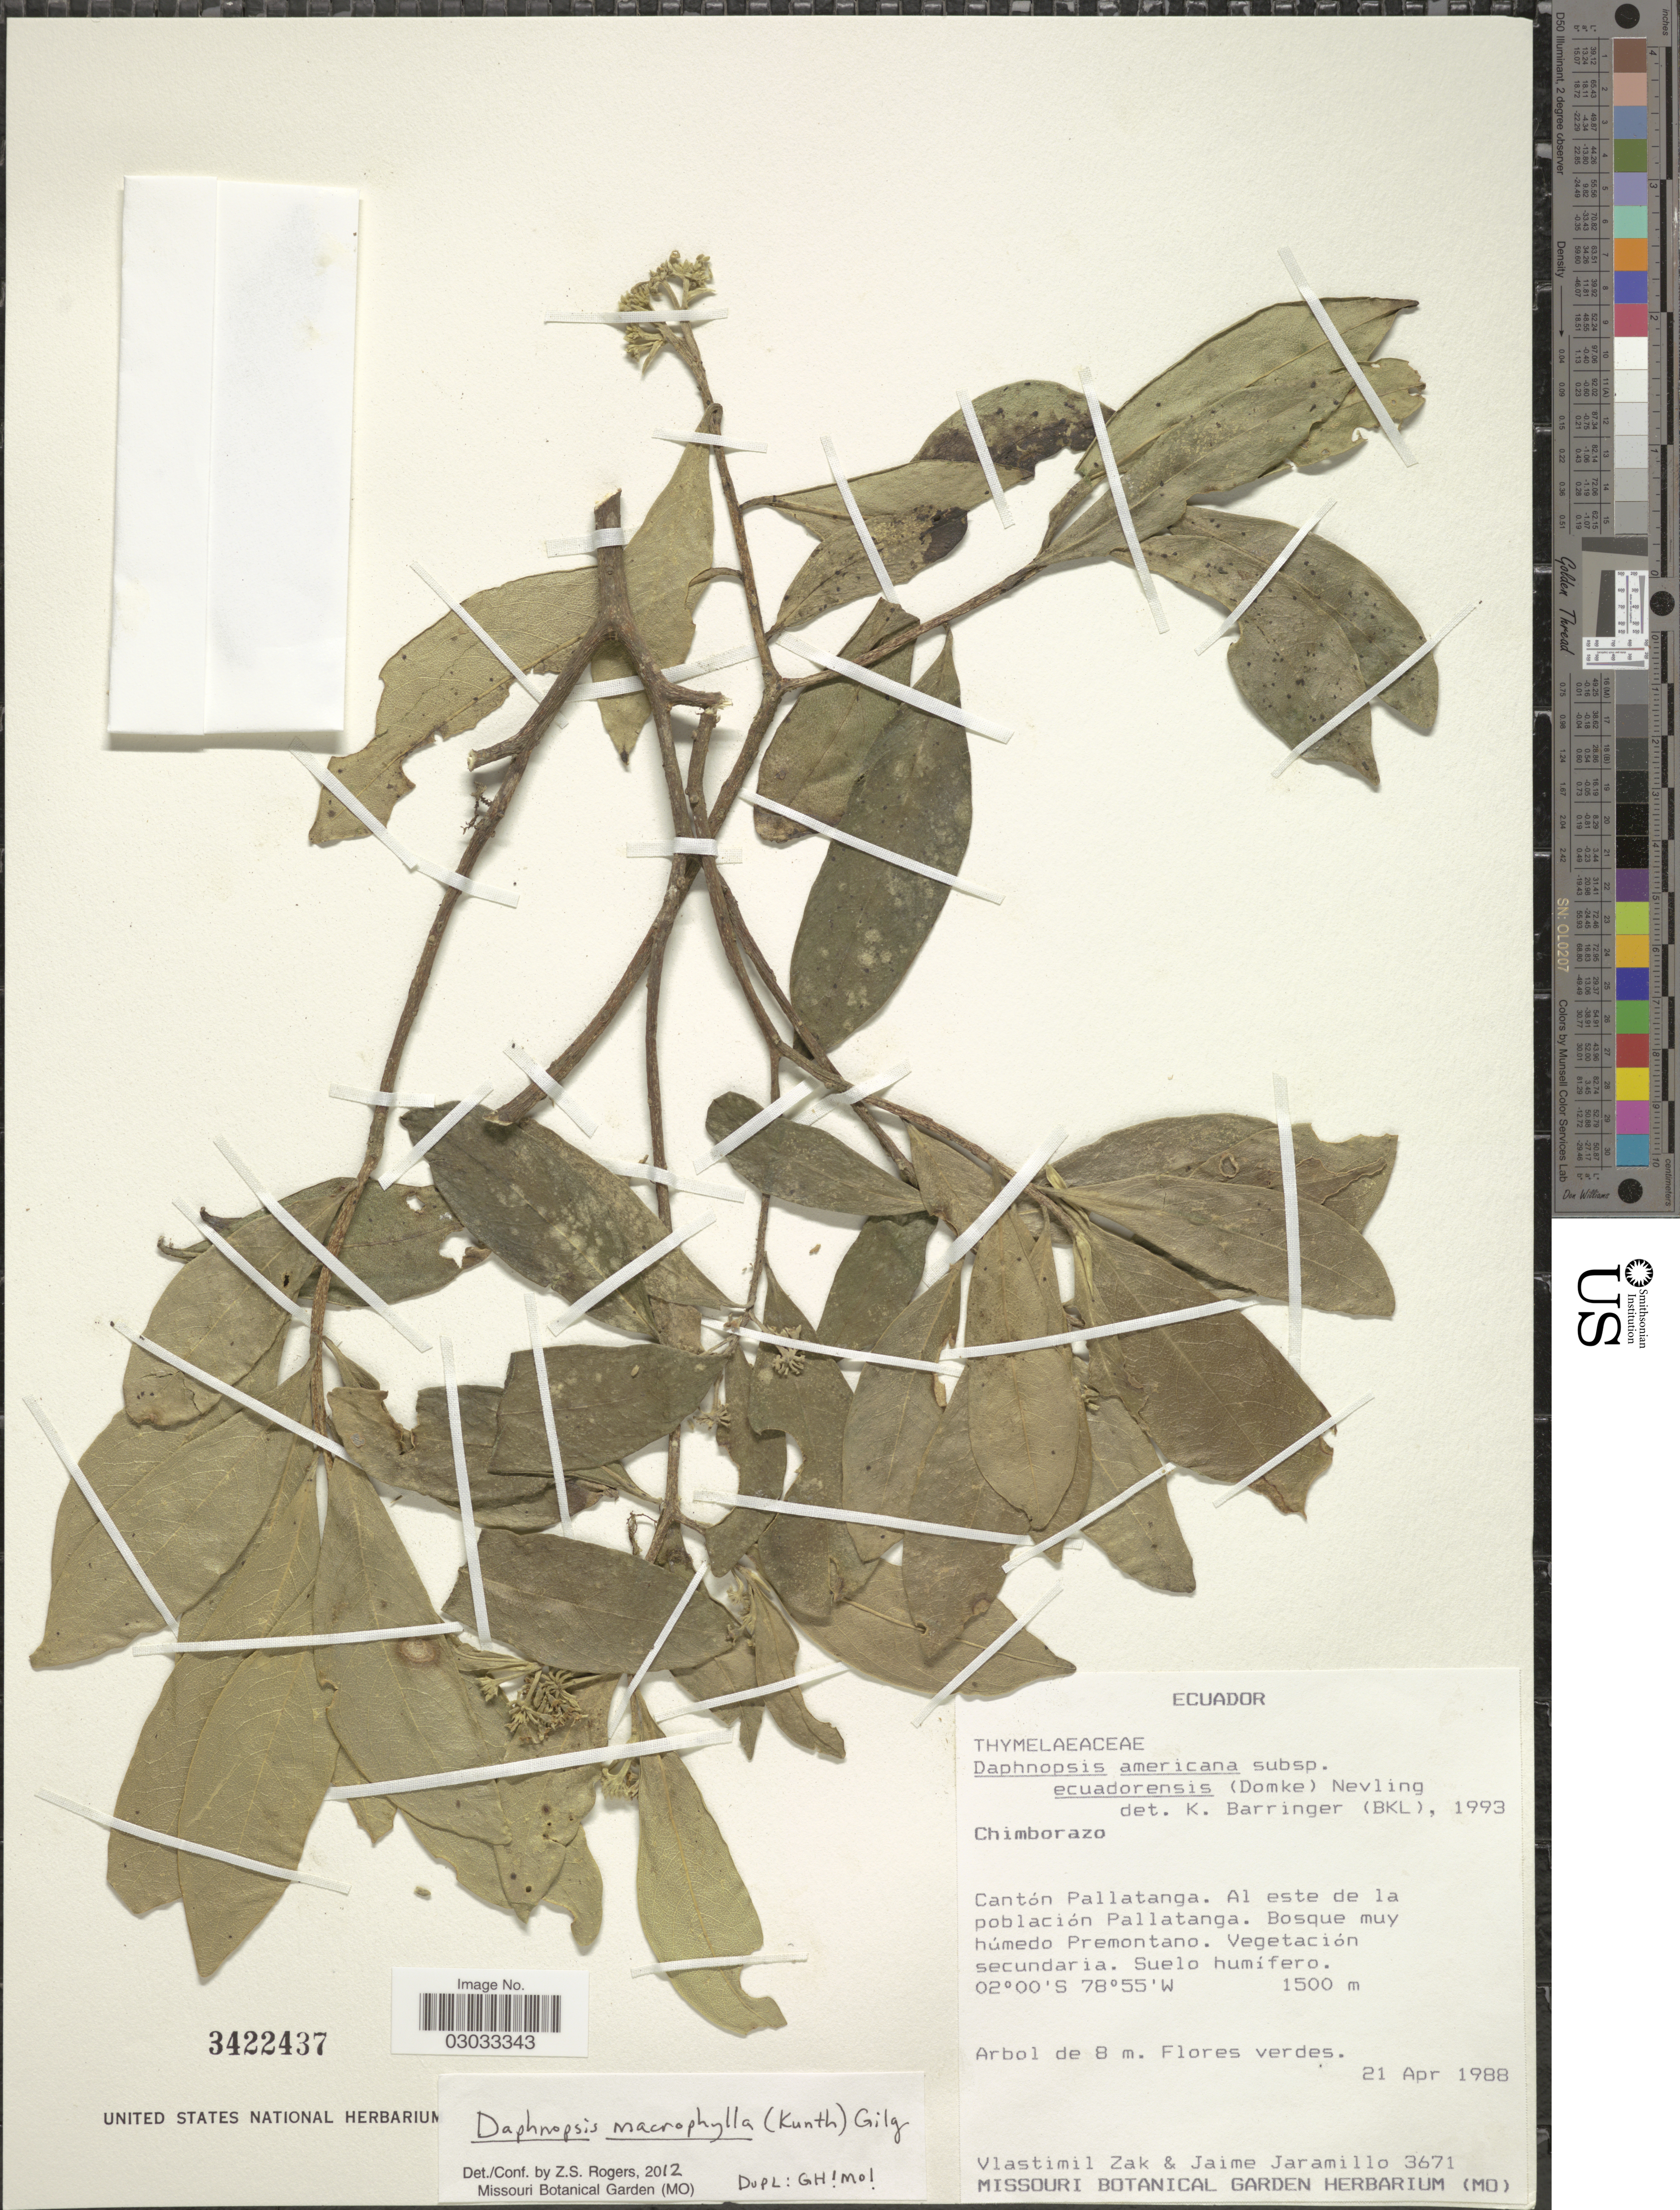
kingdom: Plantae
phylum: Tracheophyta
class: Magnoliopsida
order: Malvales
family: Thymelaeaceae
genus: Daphnopsis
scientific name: Daphnopsis macrophylla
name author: (Kunth) Gilg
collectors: V. Zak & J. Jaramillo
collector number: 3671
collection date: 1988-04-21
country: Ecuador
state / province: Chimborazo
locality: Cantón Pallatanga. Al este de la población Pallatanga.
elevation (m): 1500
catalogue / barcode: US 3422437